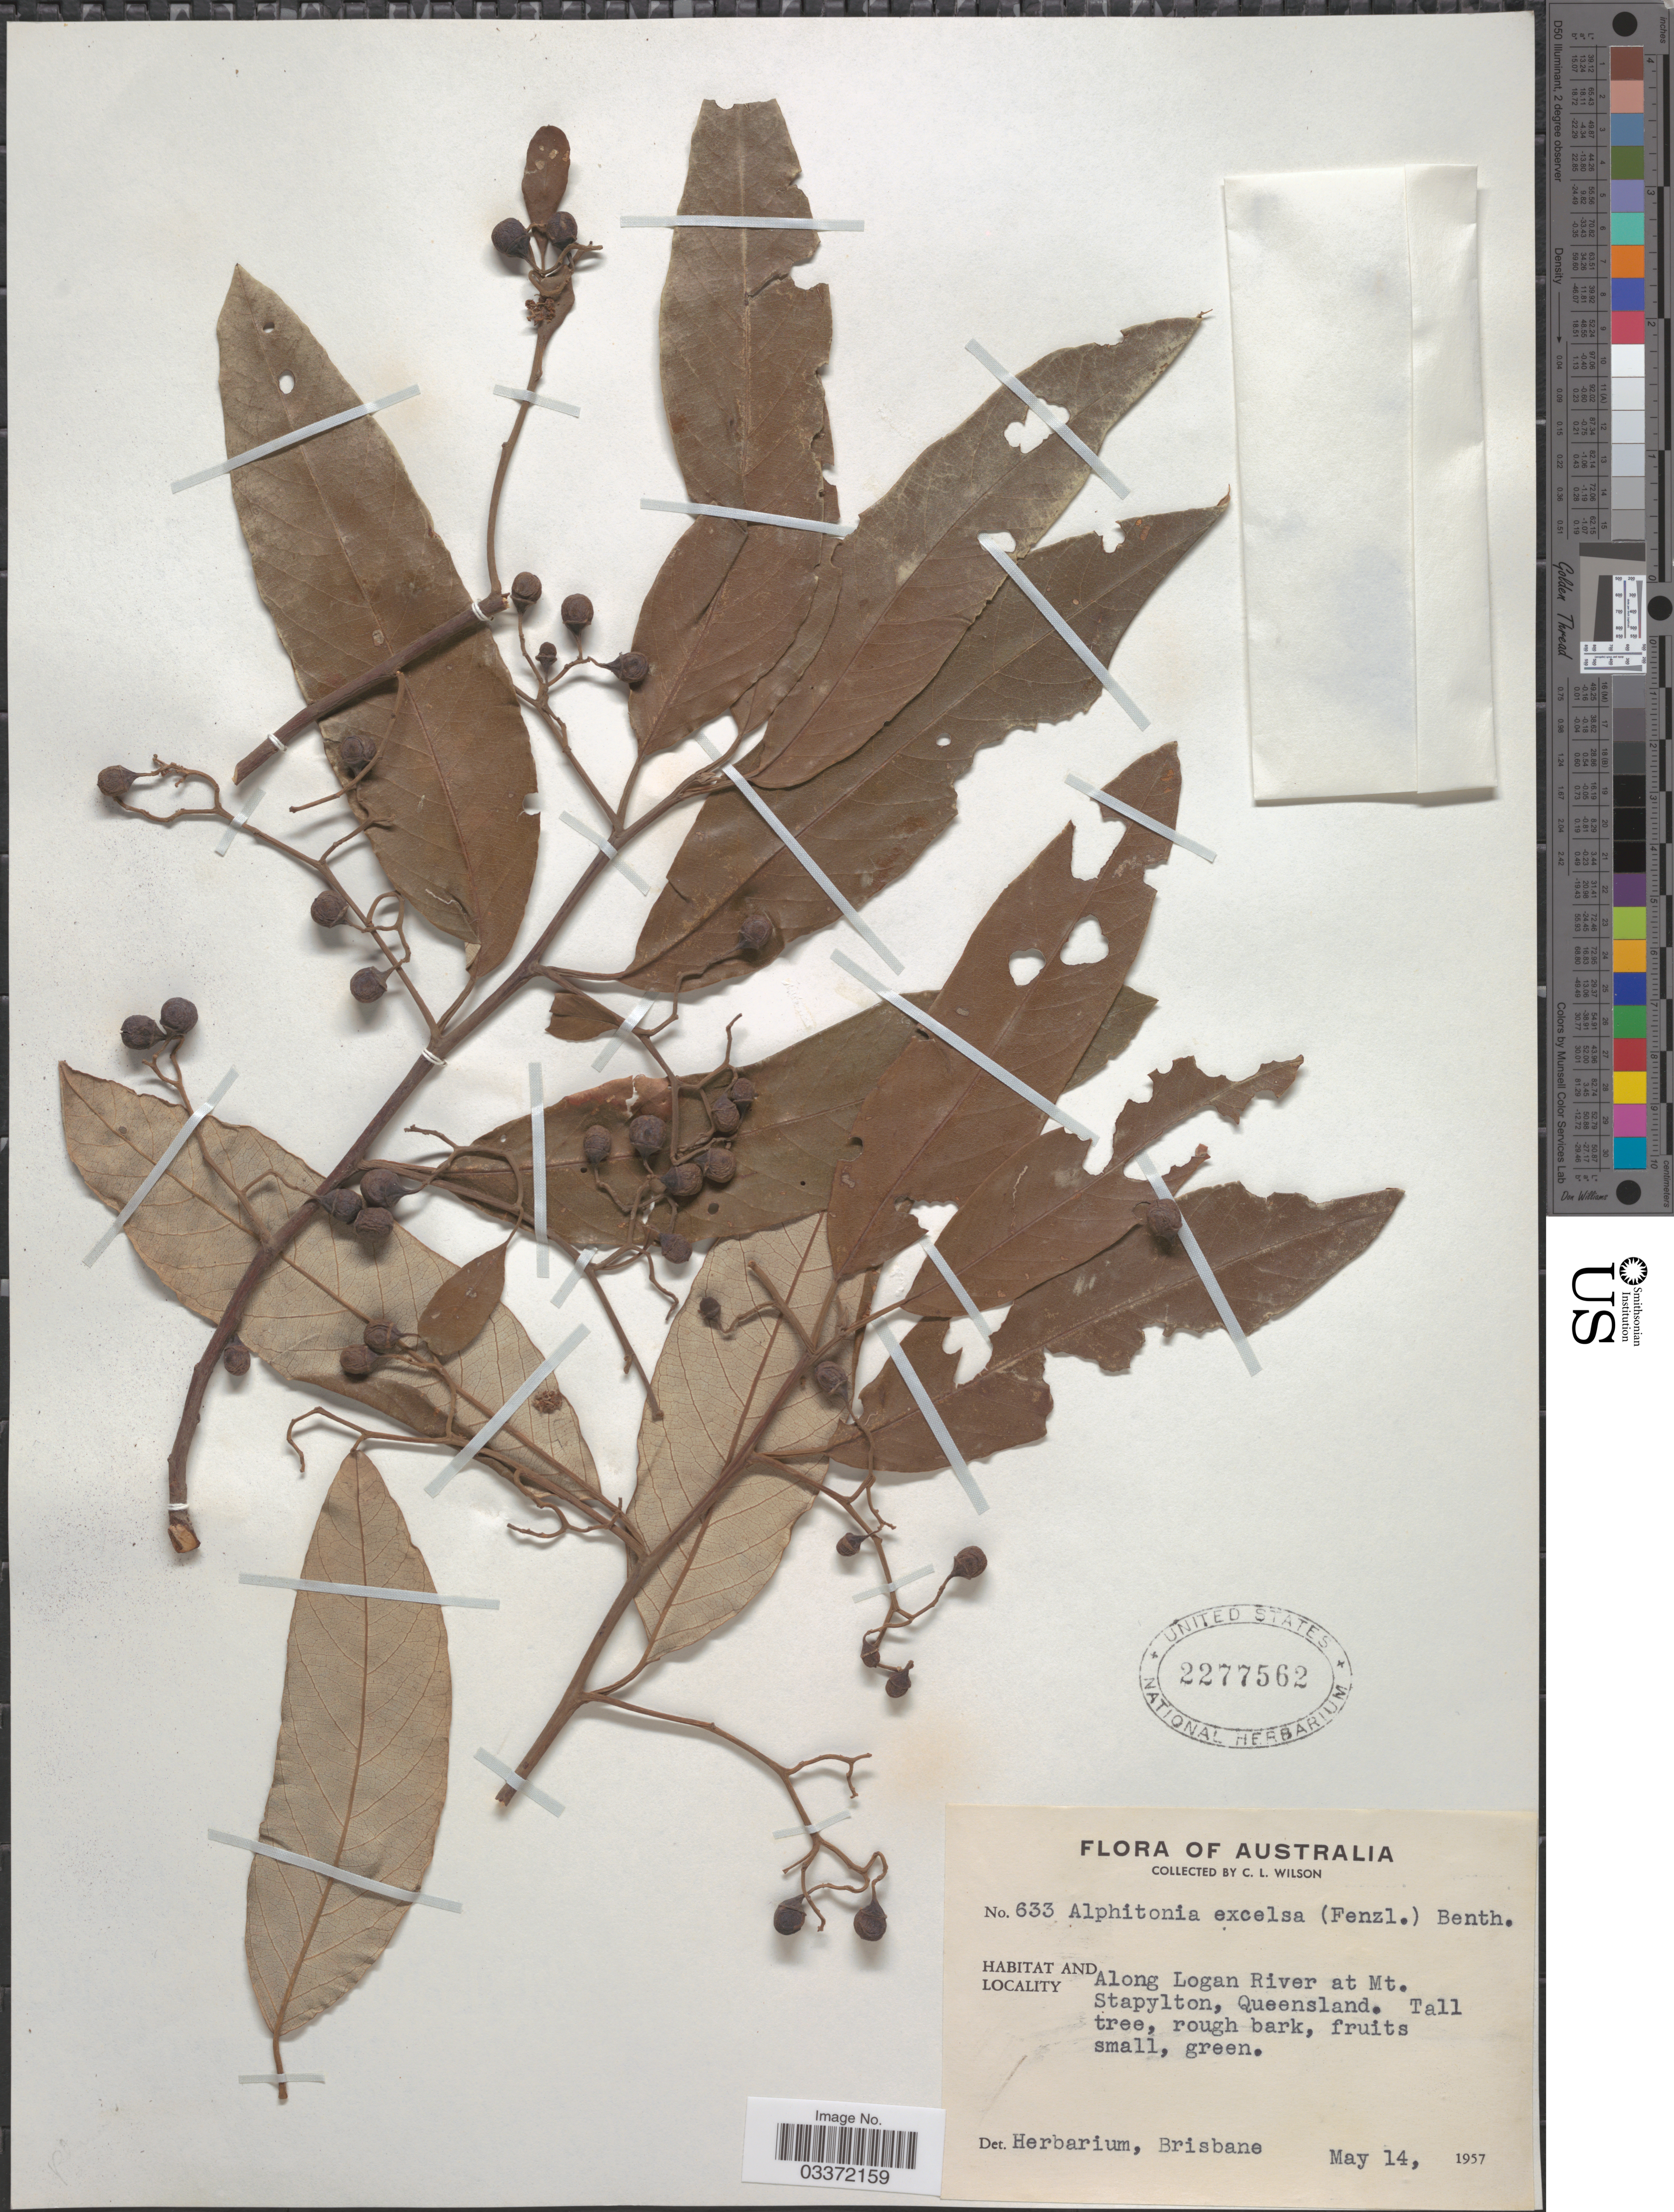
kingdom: Plantae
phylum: Tracheophyta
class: Magnoliopsida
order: Rosales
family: Rhamnaceae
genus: Alphitonia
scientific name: Alphitonia excelsa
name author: Reissek ex Endl.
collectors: C. L. Wilson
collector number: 633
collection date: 1957-05-14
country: Australia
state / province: Queensland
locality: Along Logan River at Mt. Stapylton.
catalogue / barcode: US 2277562